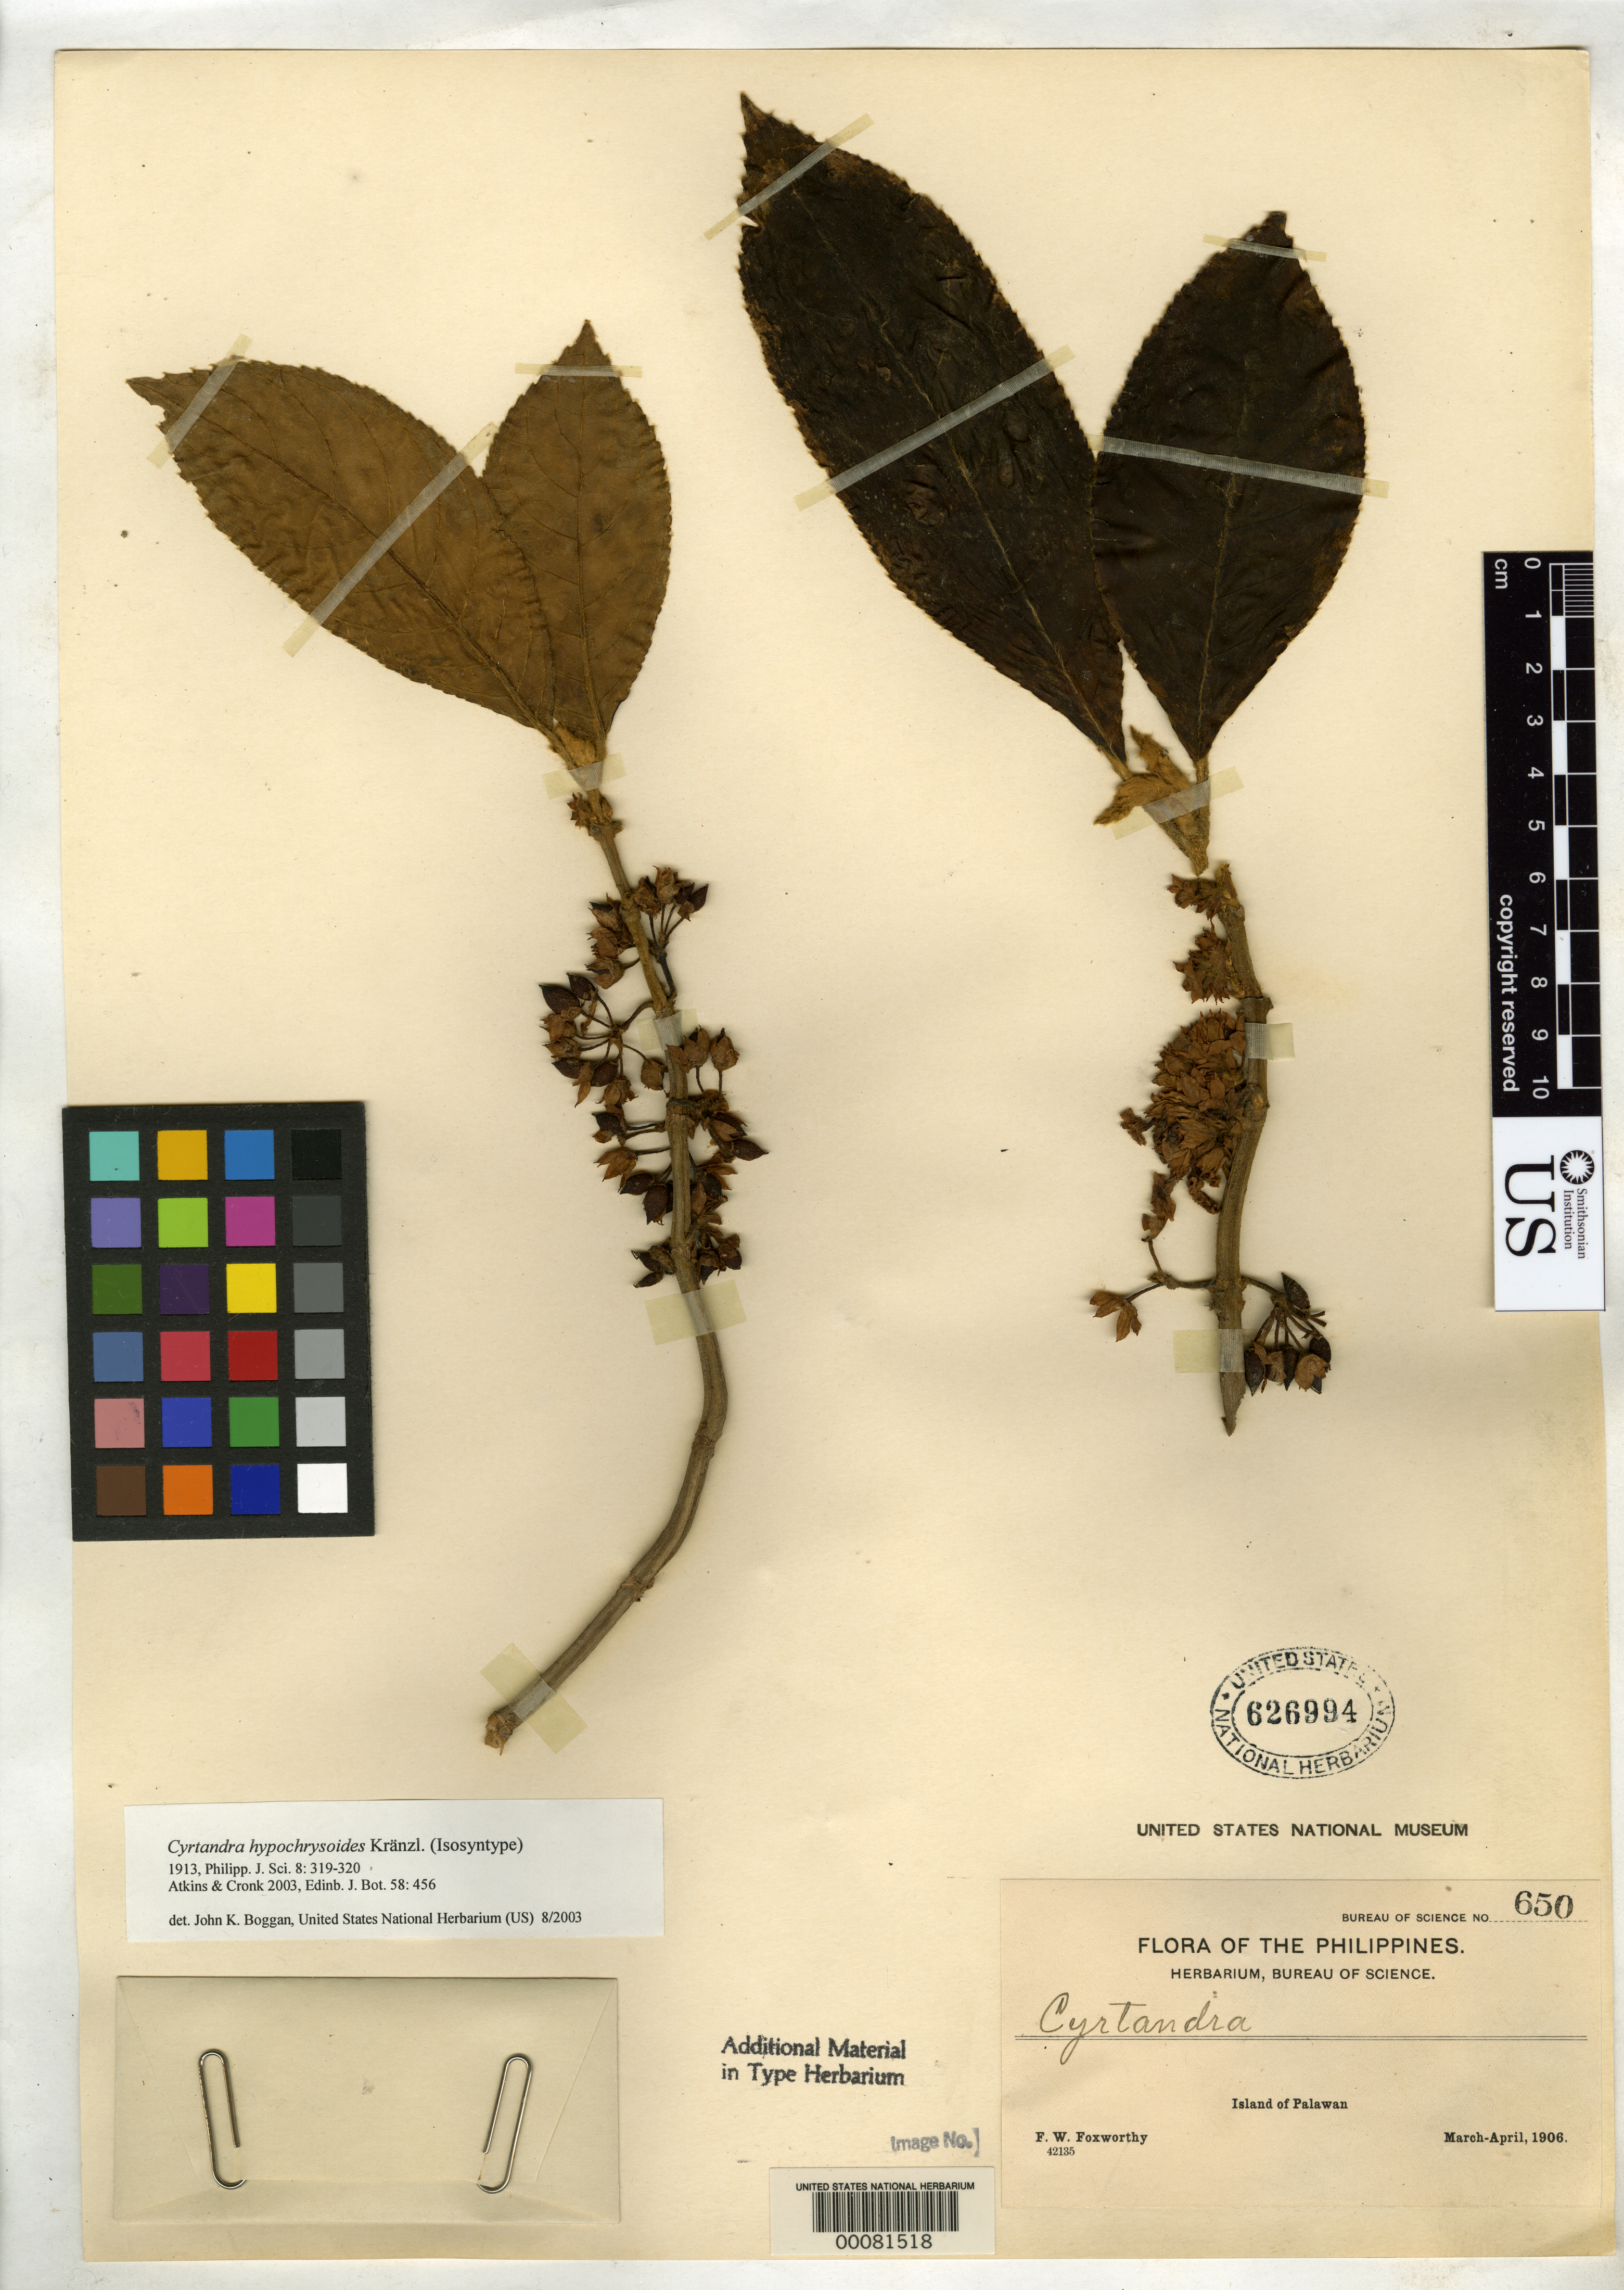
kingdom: Plantae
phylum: Tracheophyta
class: Magnoliopsida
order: Lamiales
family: Gesneriaceae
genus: Cyrtandra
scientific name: Cyrtandra hypochrysoides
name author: Kraenzl.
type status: Syntype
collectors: F. W. Foxworthy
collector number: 650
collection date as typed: Mar 1906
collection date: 1906-03/1906-04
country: Philippines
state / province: Mimaropa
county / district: Palawan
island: Palawan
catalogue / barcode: US 626994